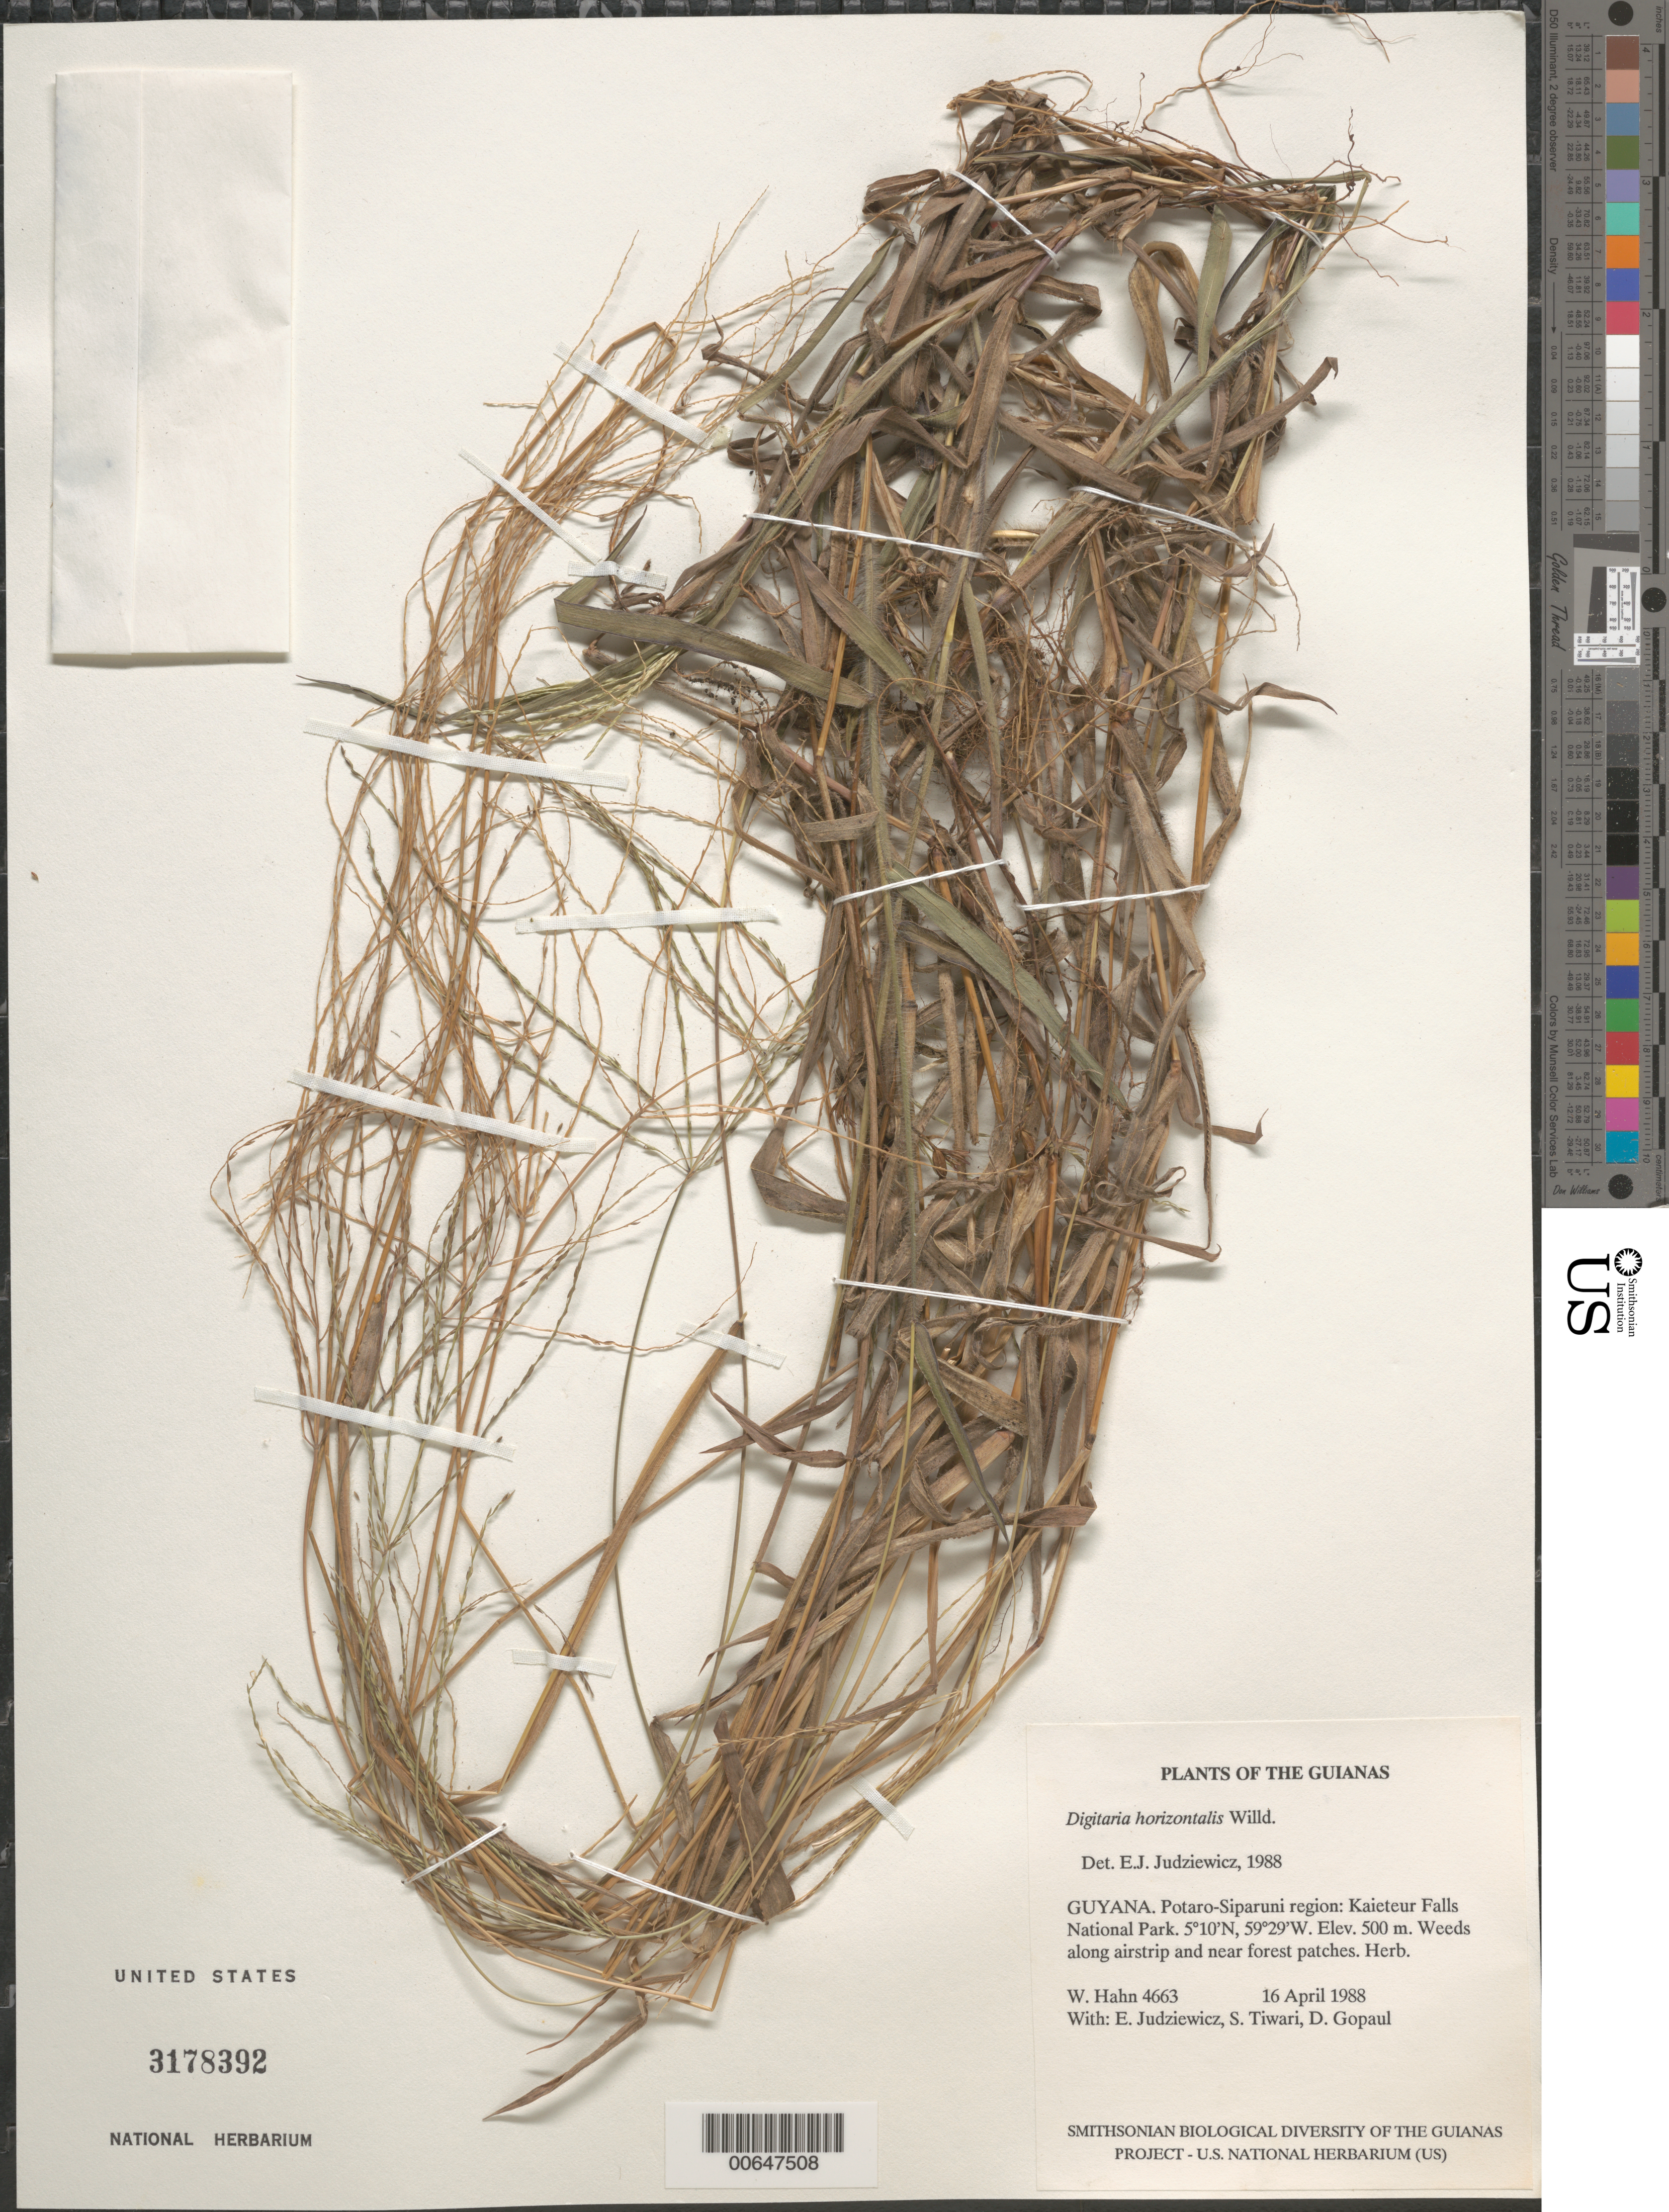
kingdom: Plantae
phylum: Tracheophyta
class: Liliopsida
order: Poales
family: Poaceae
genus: Digitaria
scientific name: Digitaria horizontalis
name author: Willd.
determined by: Judziewicz, E. J.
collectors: W. Hahn, E. J. Judziewicz, S. Tiwari & D. Gopaul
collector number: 4663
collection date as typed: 16 April 1988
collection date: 1988-04-16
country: Guyana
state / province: Potaro-Siparuni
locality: Kaieteur Falls National Park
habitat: Weeds along airstrip and near forest patches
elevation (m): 500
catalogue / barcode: US 3178392